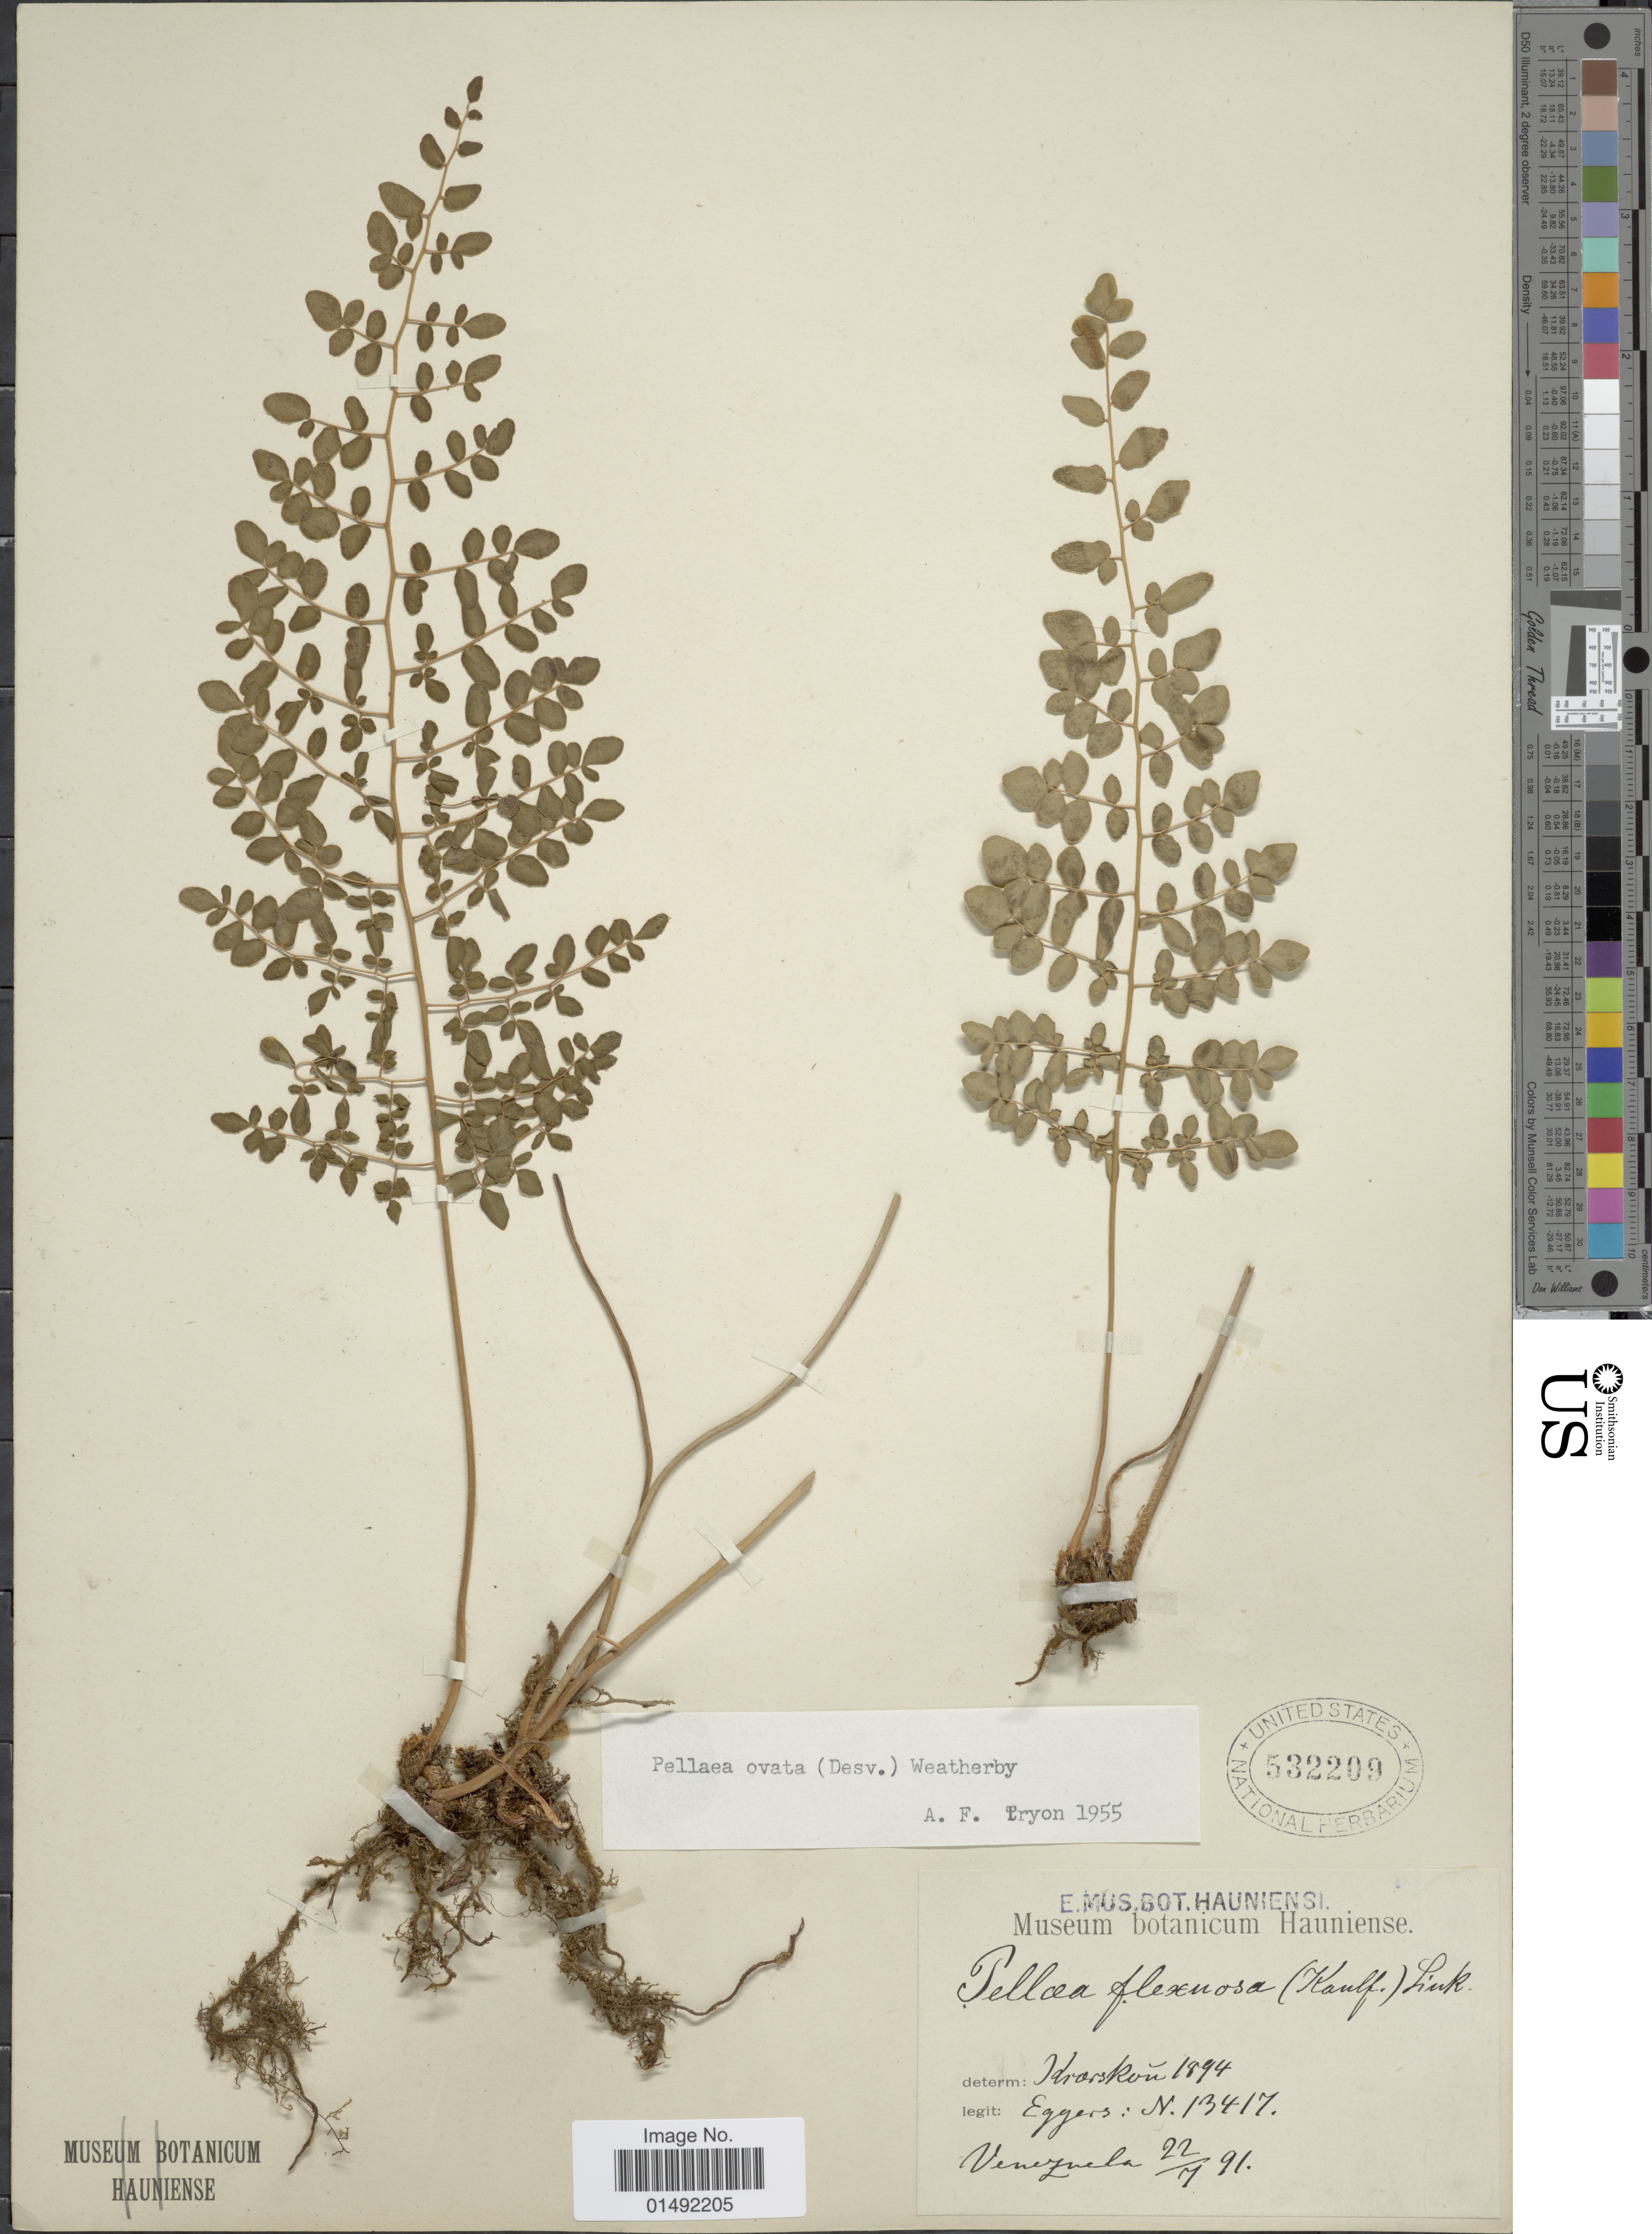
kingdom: Plantae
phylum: Tracheophyta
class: Polypodiopsida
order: Polypodiales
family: Pteridaceae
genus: Pellaea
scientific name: Pellaea ovata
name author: (Desv.) Weath.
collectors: -. Eggers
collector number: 13417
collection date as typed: Transcribed d/m/y: 22/7/91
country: Venezuela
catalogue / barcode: US 532209